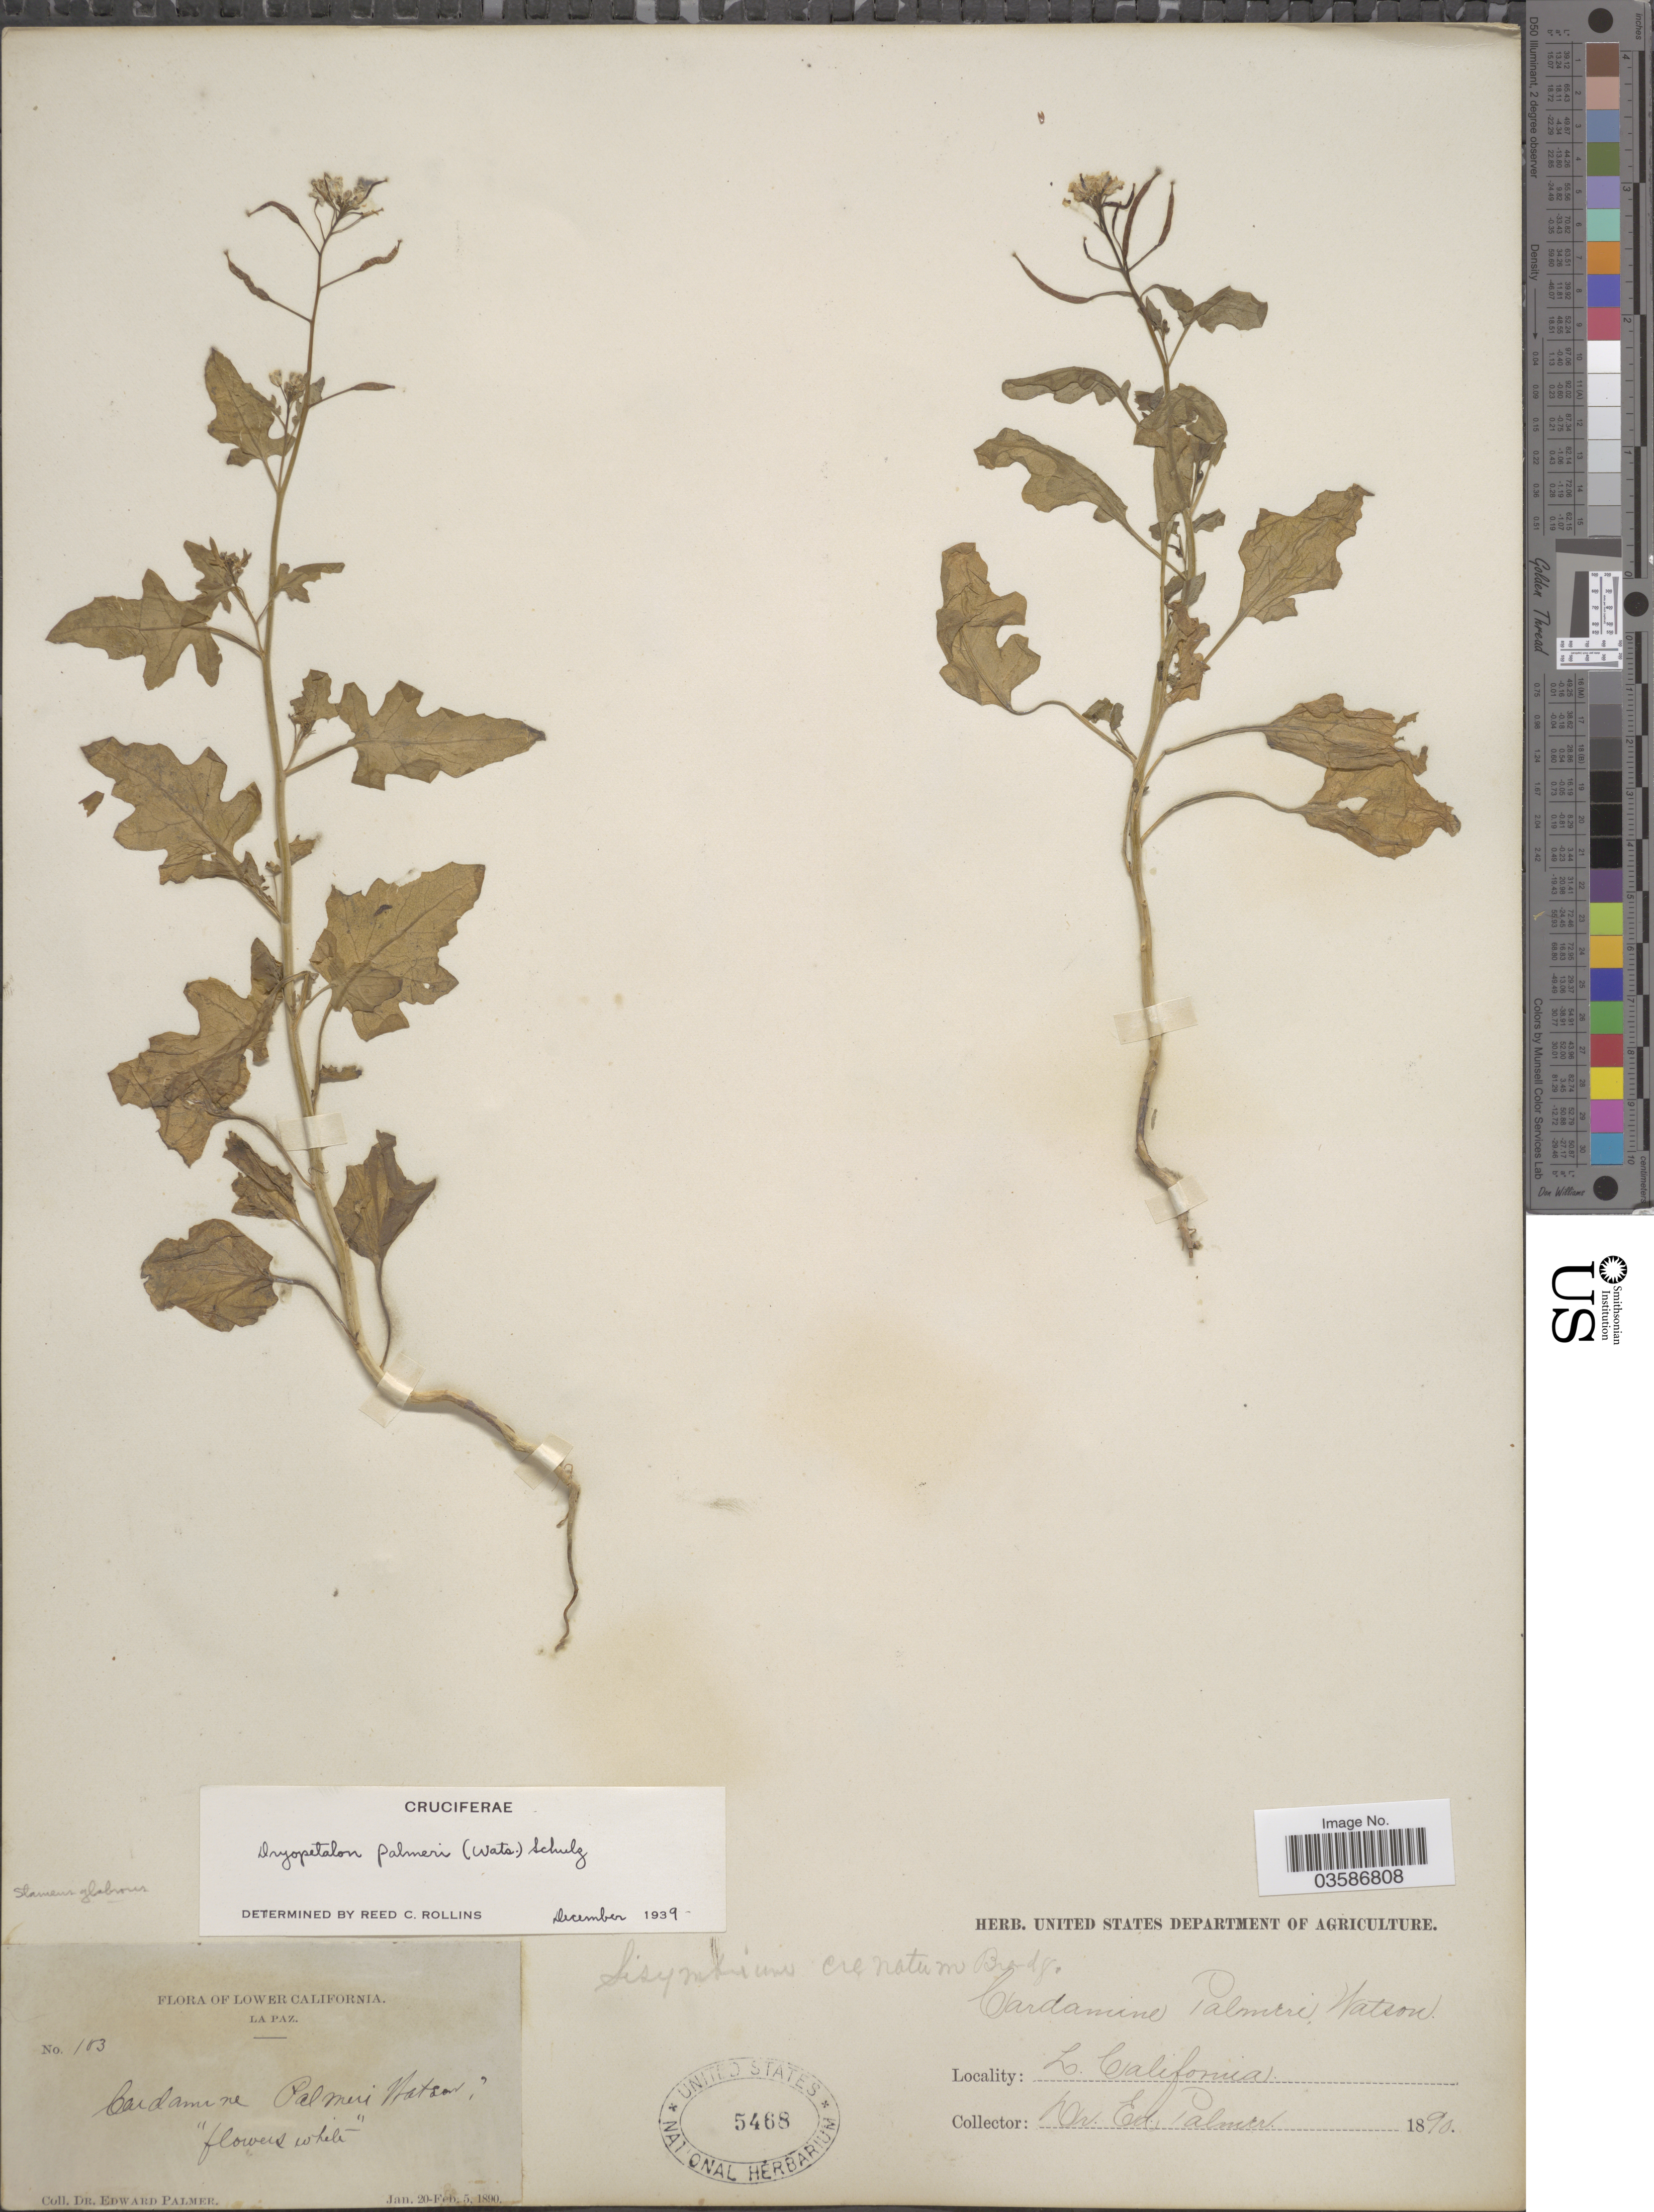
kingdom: Plantae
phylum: Tracheophyta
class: Magnoliopsida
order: Brassicales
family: Brassicaceae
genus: Dryopetalon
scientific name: Dryopetalon palmeri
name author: (S. Watson) O.E. Schulz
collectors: E. Palmer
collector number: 103*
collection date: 1890-01-20/1890-02-05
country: Mexico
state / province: Baja California Sur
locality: Lower California. La Paz.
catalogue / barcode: US 5468